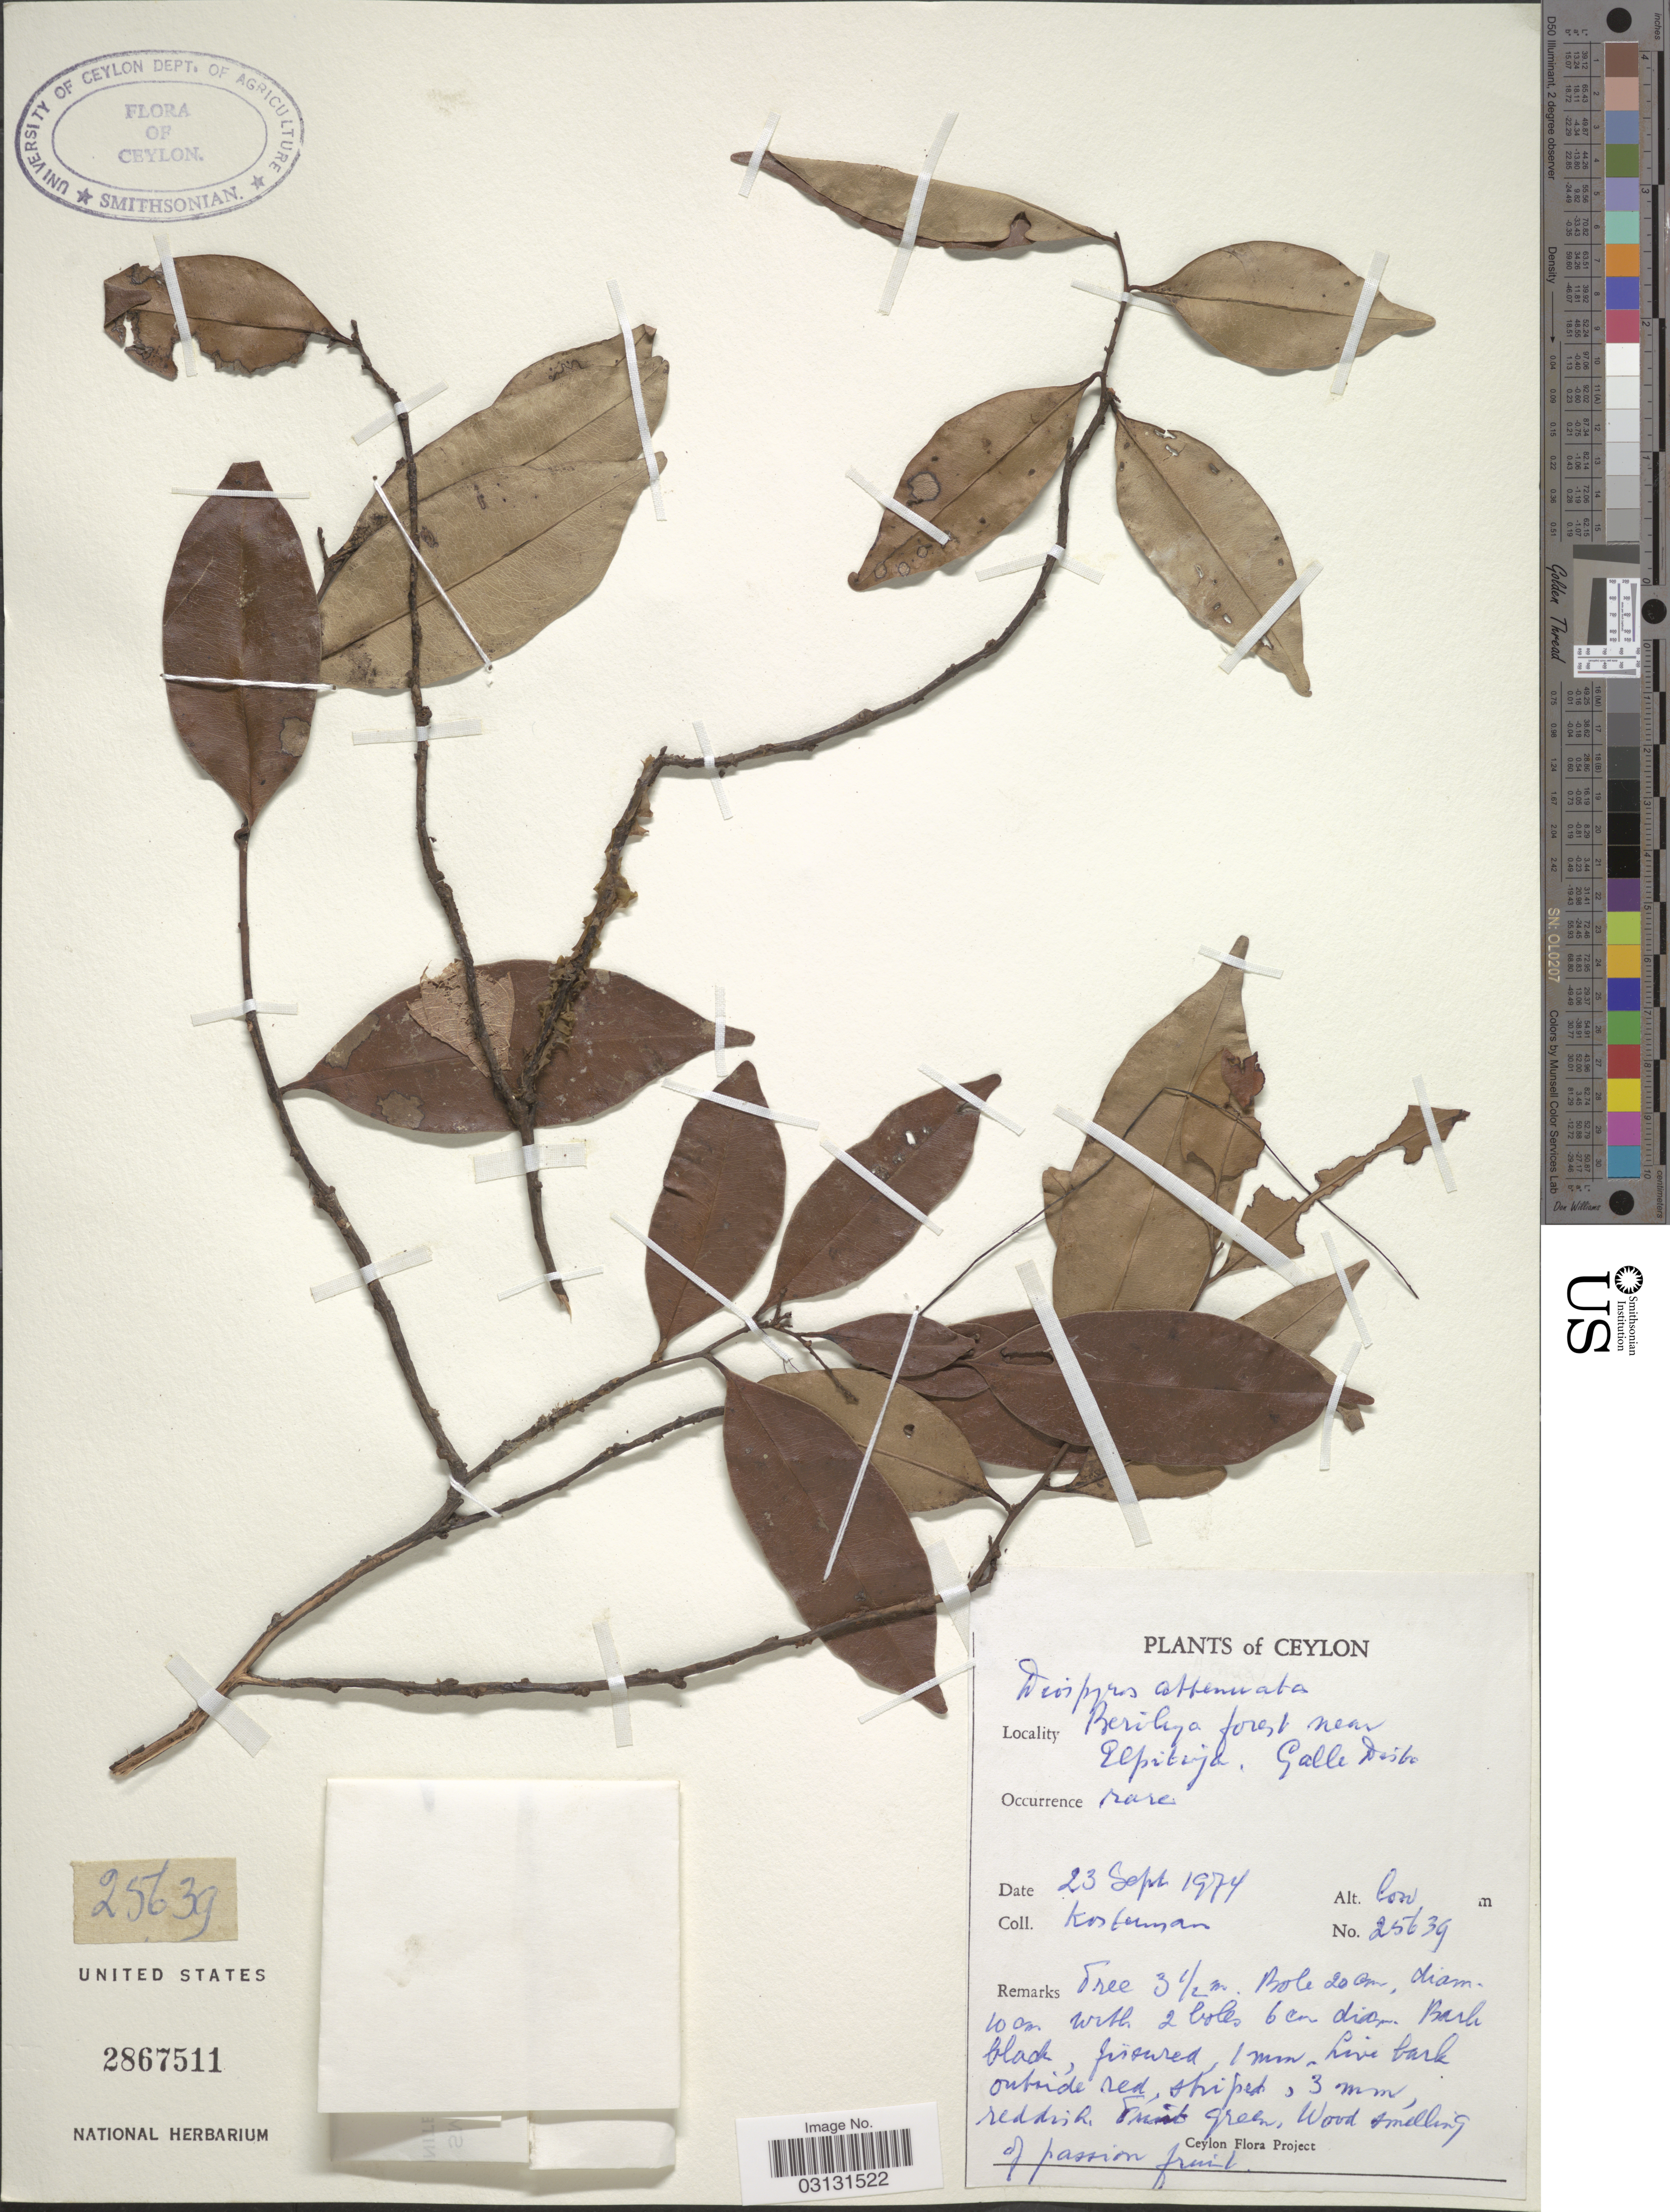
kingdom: Plantae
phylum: Tracheophyta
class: Magnoliopsida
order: Ericales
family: Ebenaceae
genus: Diospyros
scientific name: Diospyros attenuata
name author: Thwaites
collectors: Kostermans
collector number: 25639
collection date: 1974-09-23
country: Sri Lanka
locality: Ceylon. Beriliya forest near Elpitiya, Galle District.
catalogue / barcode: US 2867511